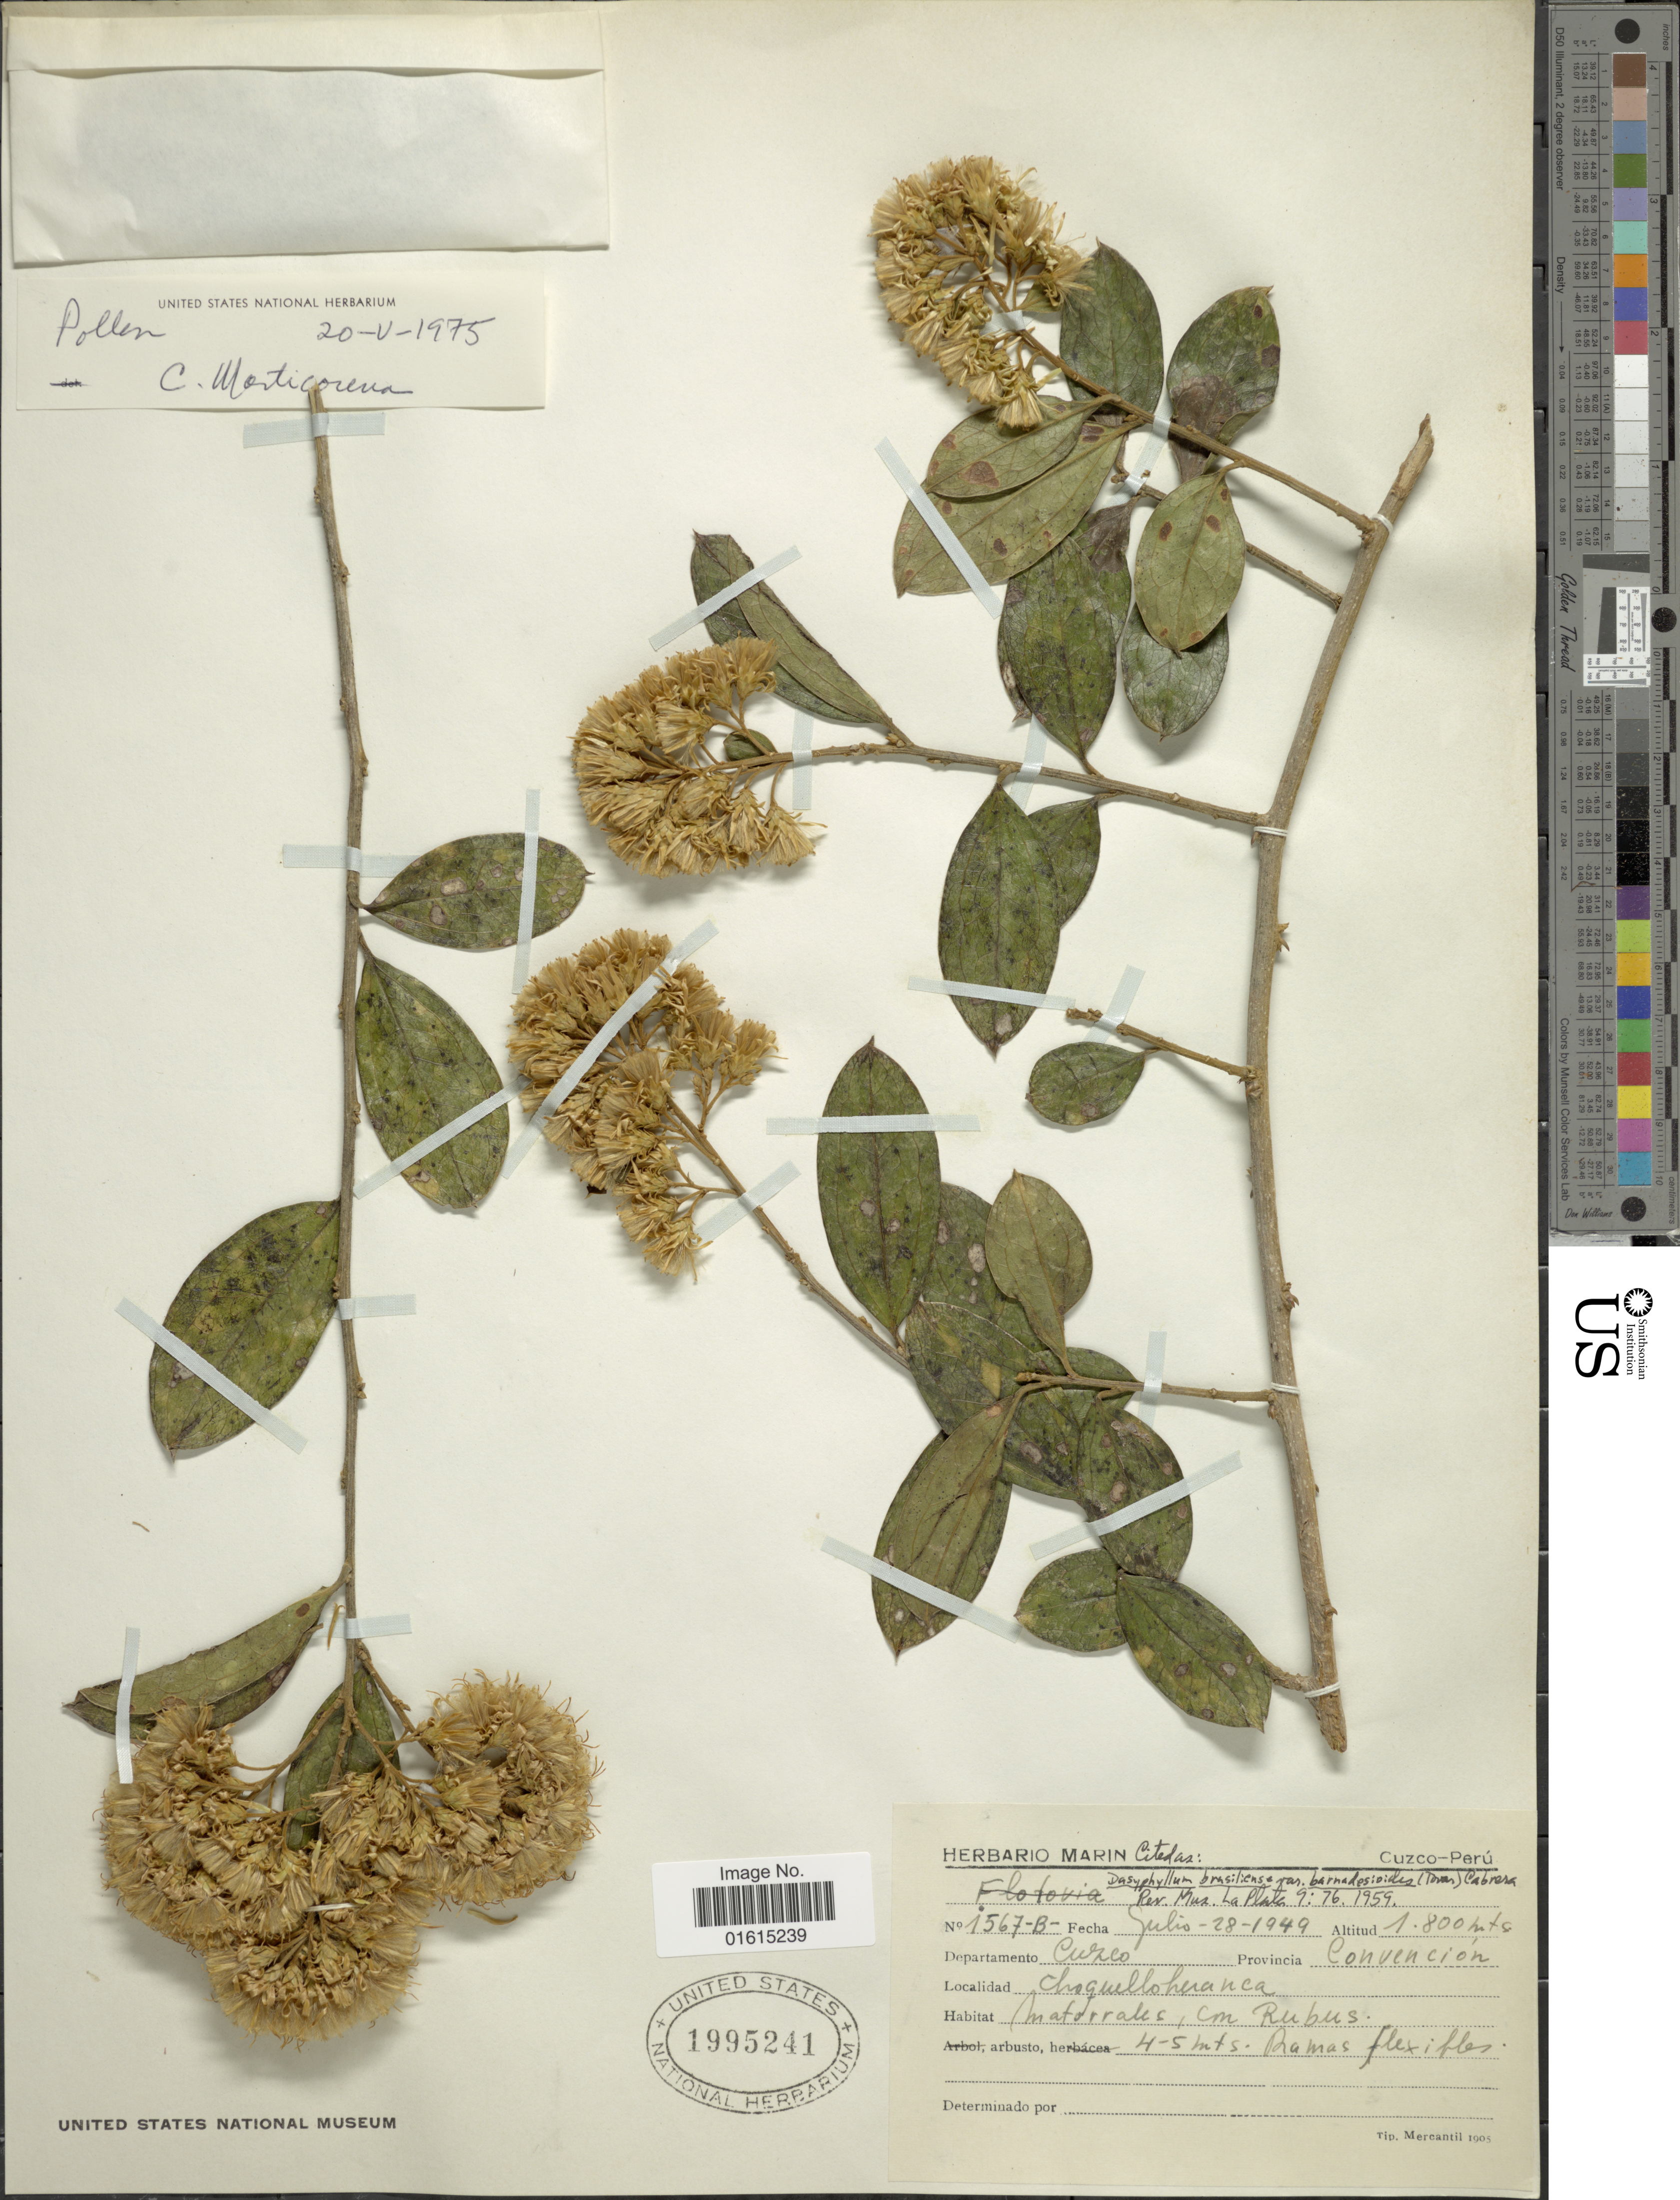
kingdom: Plantae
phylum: Tracheophyta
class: Magnoliopsida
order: Asterales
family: Asteraceae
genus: Dasyphyllum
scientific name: Dasyphyllum brasiliense var. barnadesioides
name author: (Tovar) Cabrera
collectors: ex herb. Marin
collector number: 1567B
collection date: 1949-07-28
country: Peru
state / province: Cusco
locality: Departamento Cuzco, Provincia Convencion, Choquellohuanca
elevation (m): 1800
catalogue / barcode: US 1995241